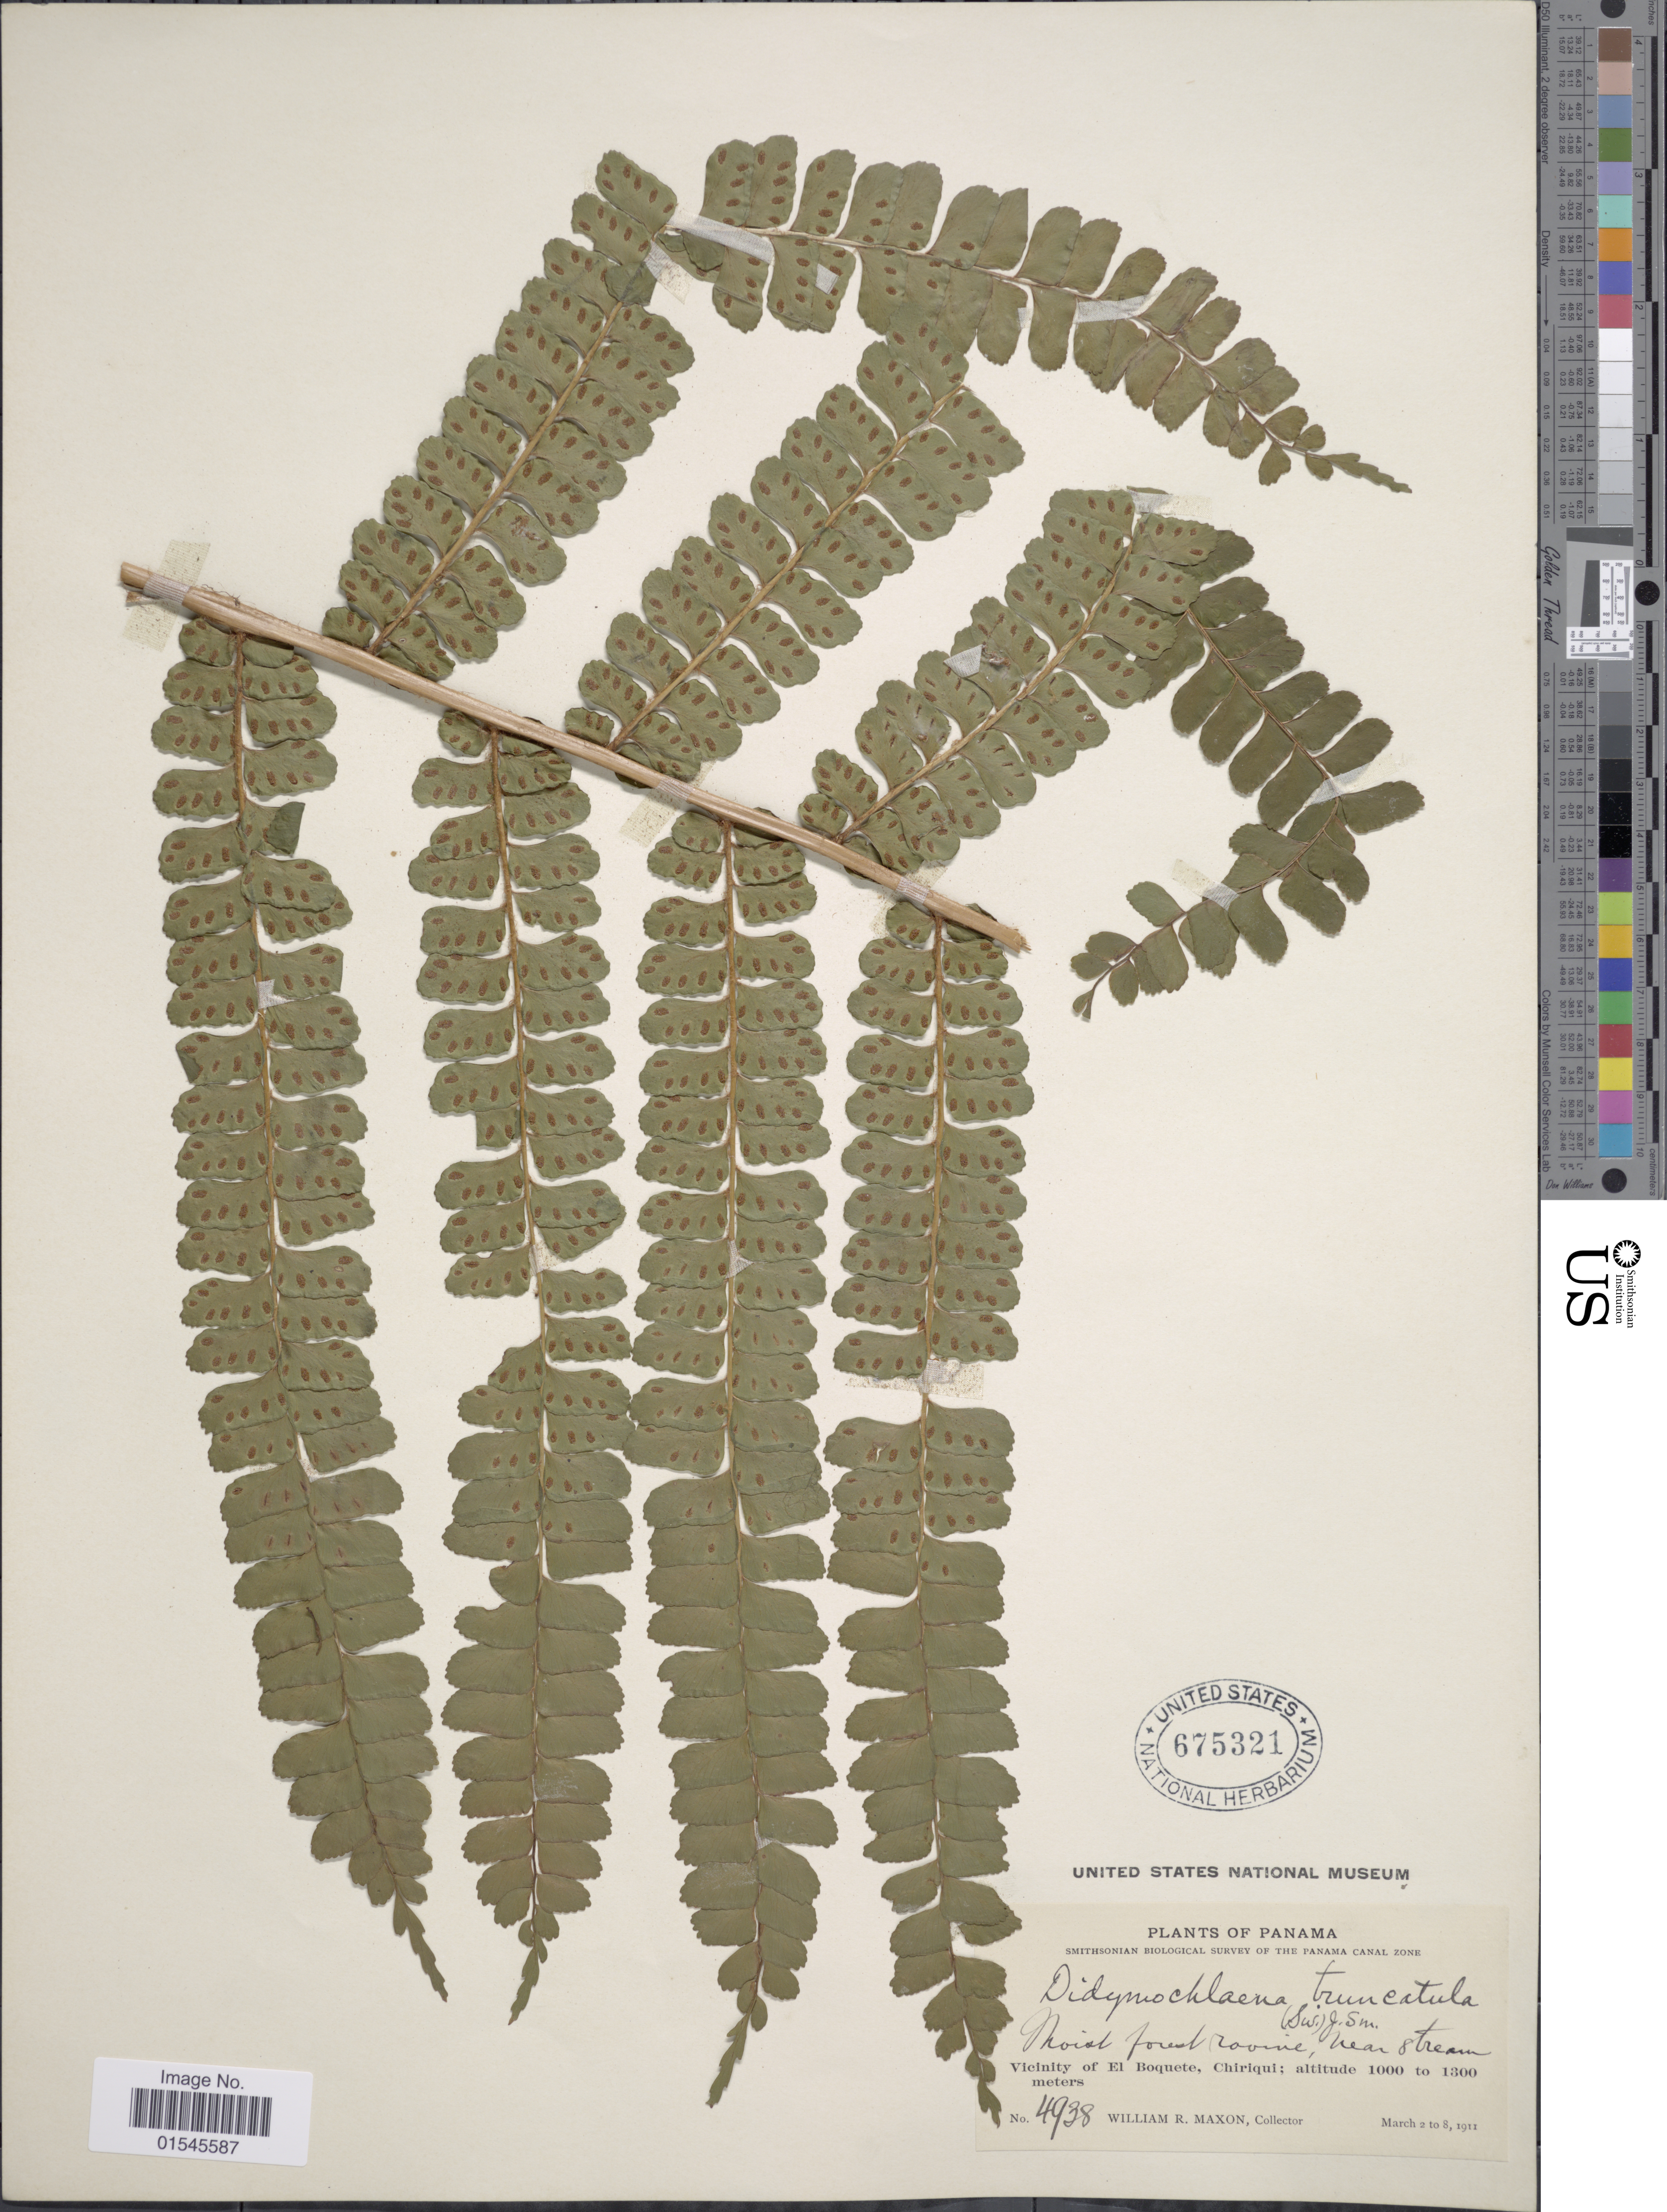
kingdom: Plantae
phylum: Tracheophyta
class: Polypodiopsida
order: Polypodiales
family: Didymochlaenaceae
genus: Didymochlaena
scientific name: Didymochlaena truncatula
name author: (Sw.) J. Sm.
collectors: W. R. Maxon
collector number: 4938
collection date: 1911-03-02/1911-03-08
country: Panama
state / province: Chiriqui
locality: Moist forest ravine, near stream, Vicinity of El Boquete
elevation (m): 1000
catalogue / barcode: US 675321